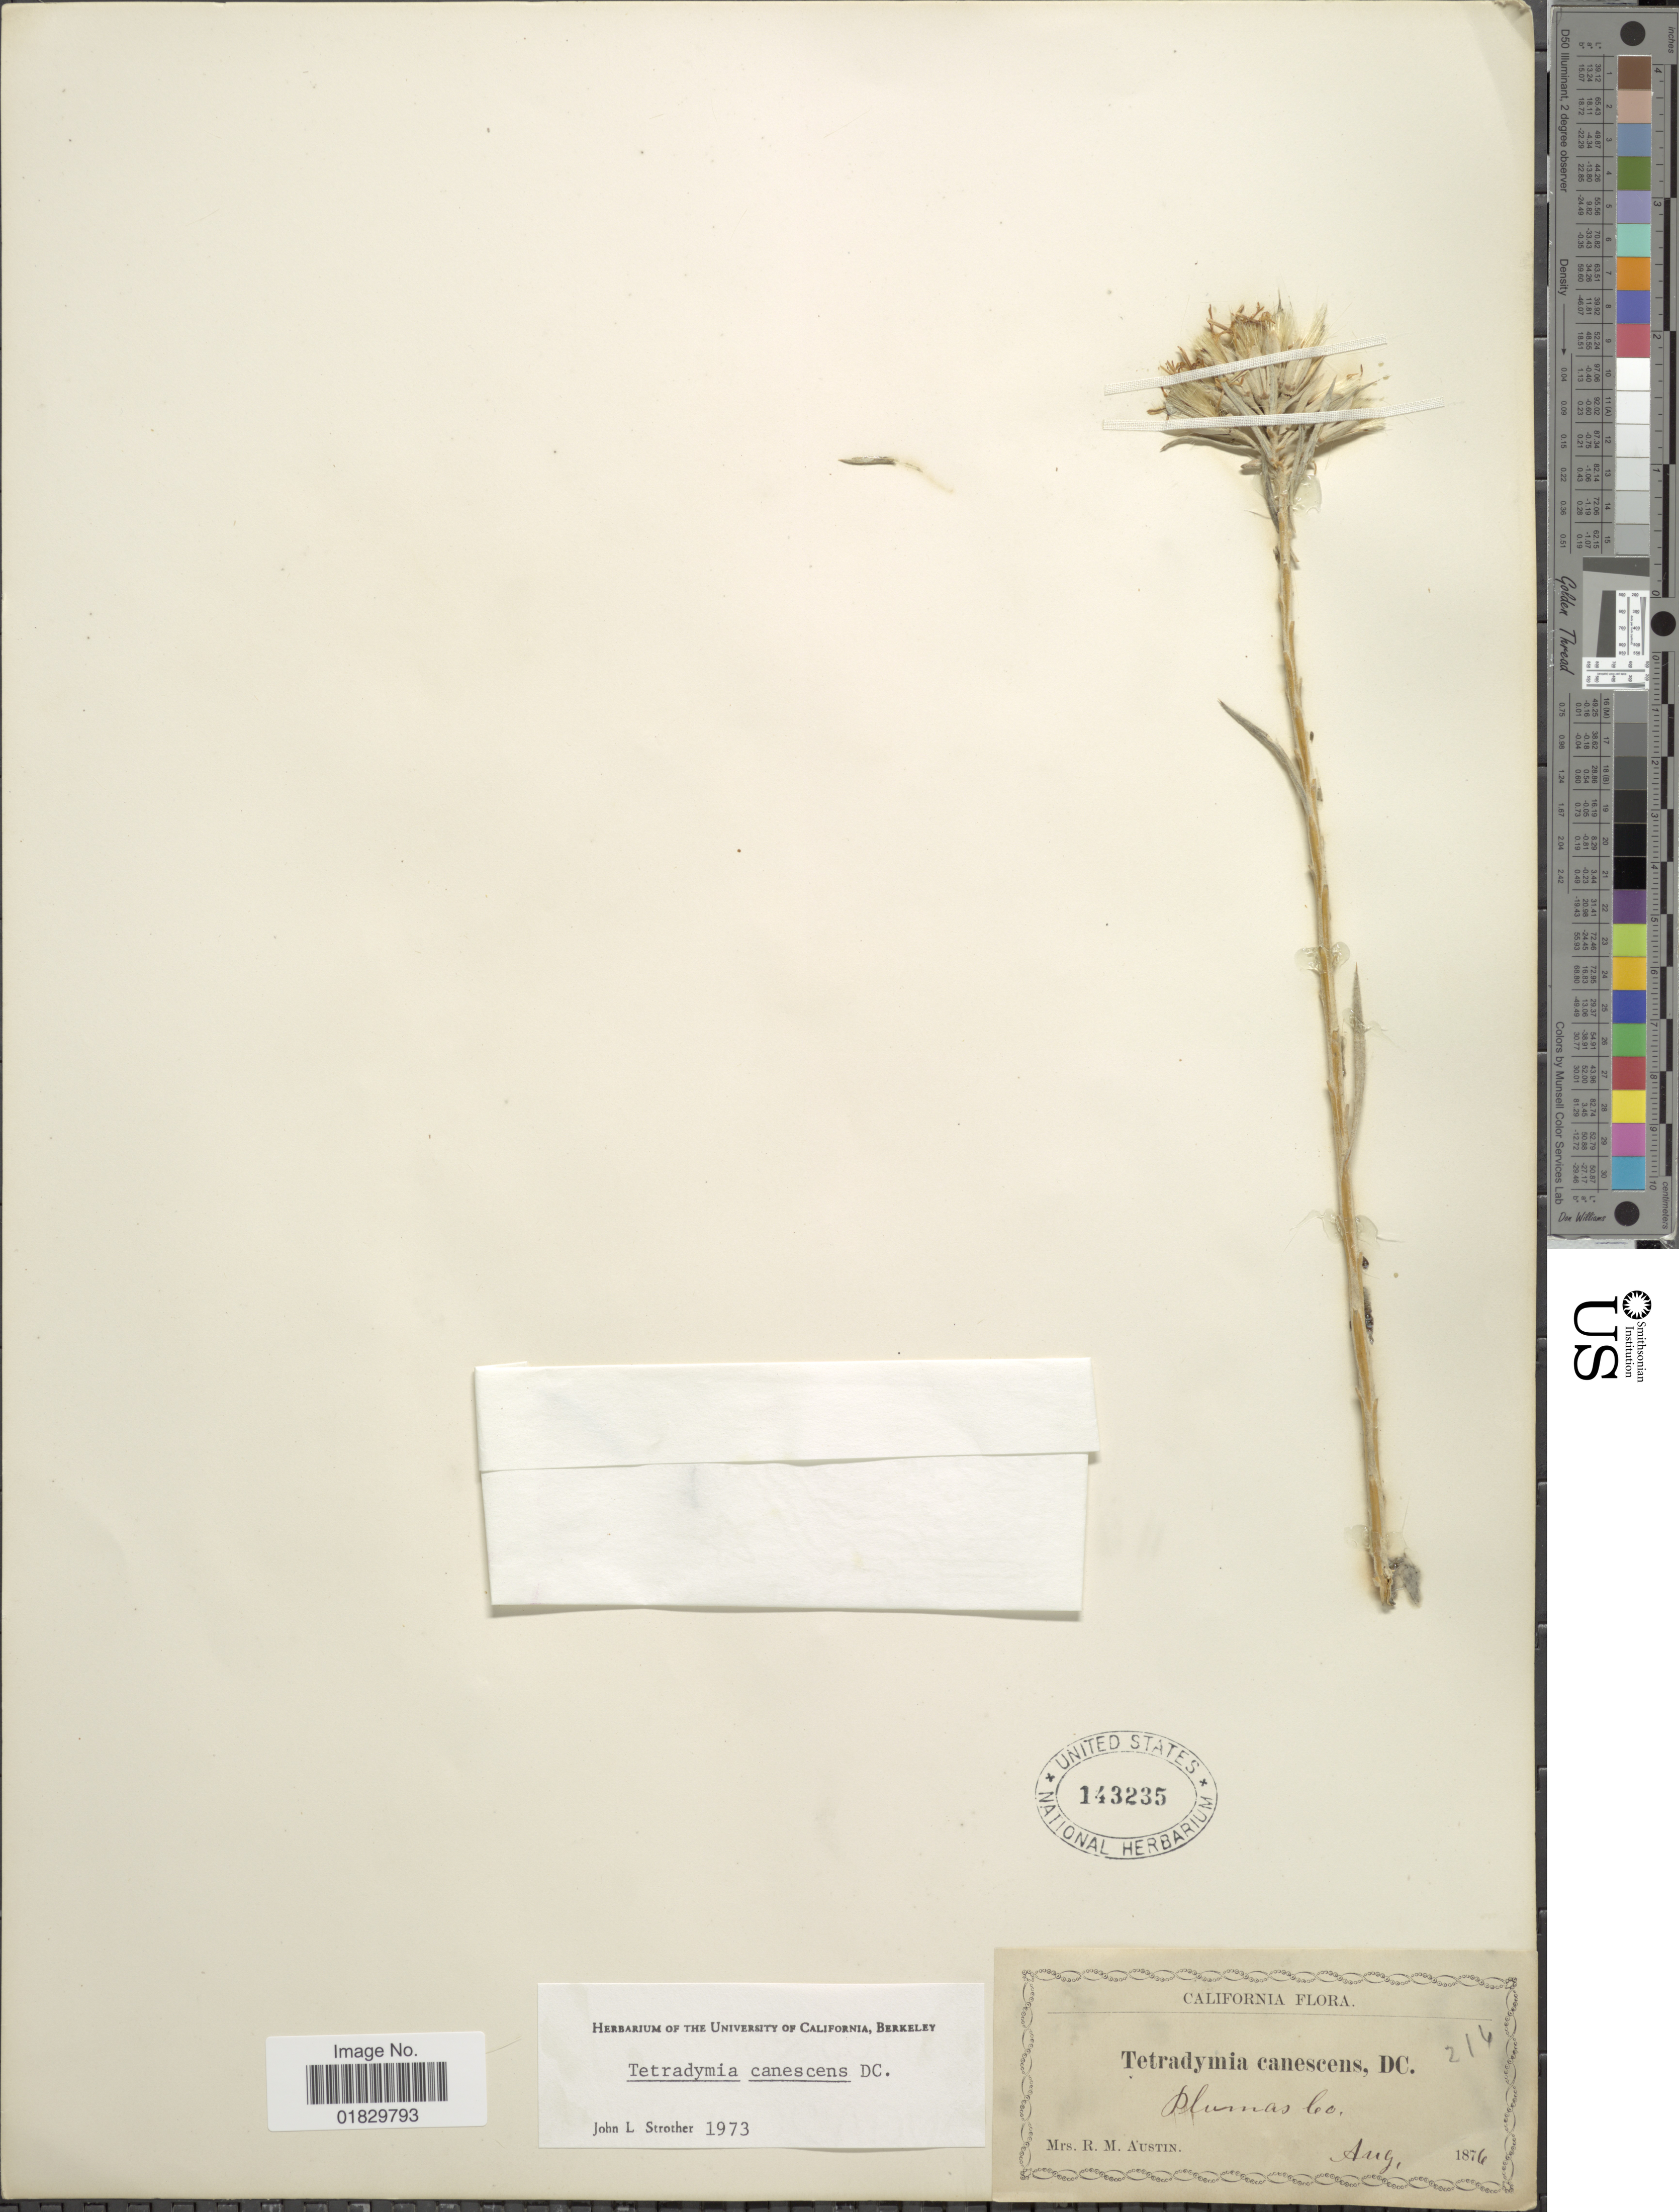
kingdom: Plantae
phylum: Tracheophyta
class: Magnoliopsida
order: Asterales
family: Asteraceae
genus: Tetradymia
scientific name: Tetradymia canescens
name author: DC.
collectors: R. Austin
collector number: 216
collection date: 1876-08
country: United States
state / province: California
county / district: Plumas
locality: Plumas Co.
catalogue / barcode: US 143235